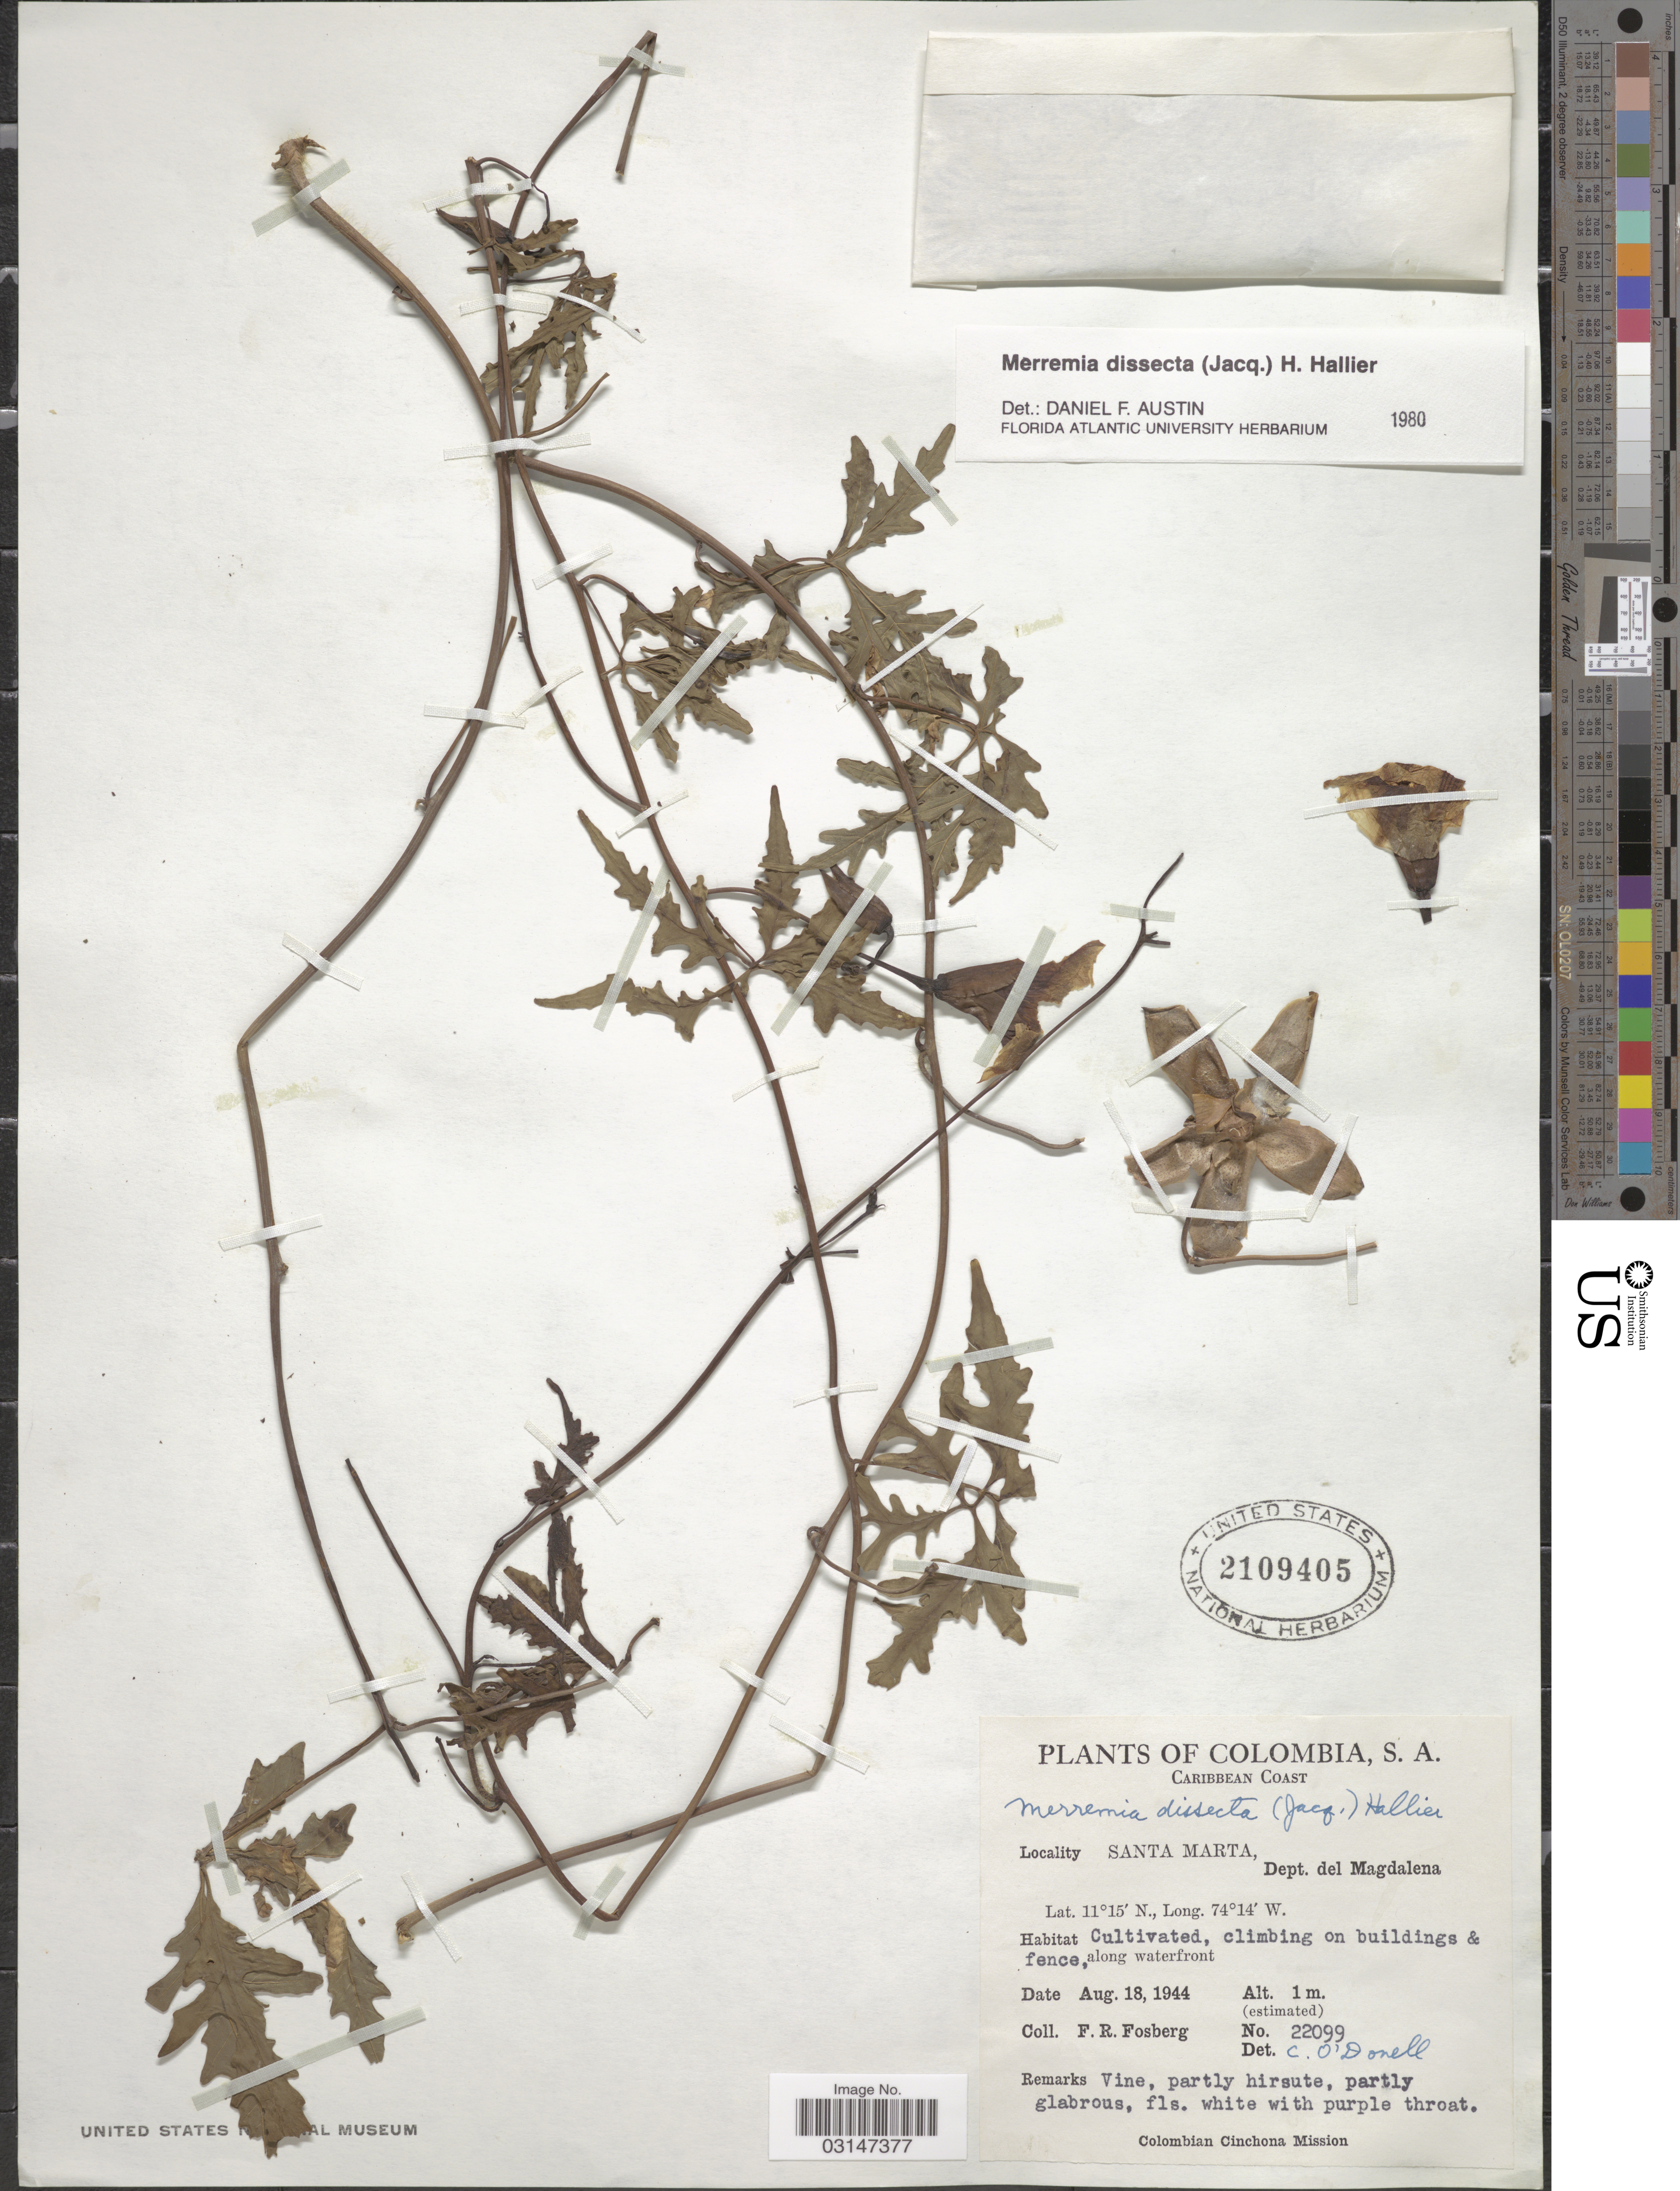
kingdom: Plantae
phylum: Tracheophyta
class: Magnoliopsida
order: Solanales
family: Convolvulaceae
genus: Distimake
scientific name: Distimake dissectus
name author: (Jacq.) A. R. Simões & Staples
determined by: Strong, Mark T., (BOT), Smithsonian Institution - National Museum of Natural History (UNITED STATES)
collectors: F. R. Fosberg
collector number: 22099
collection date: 1944-08-18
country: Colombia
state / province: Magdalena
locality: Caribbean Coast, Santa Marta, Dept. del Magdalena, Cultivated, climbing on buildings & fence, along waterfront.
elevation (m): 1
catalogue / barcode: US 2109405